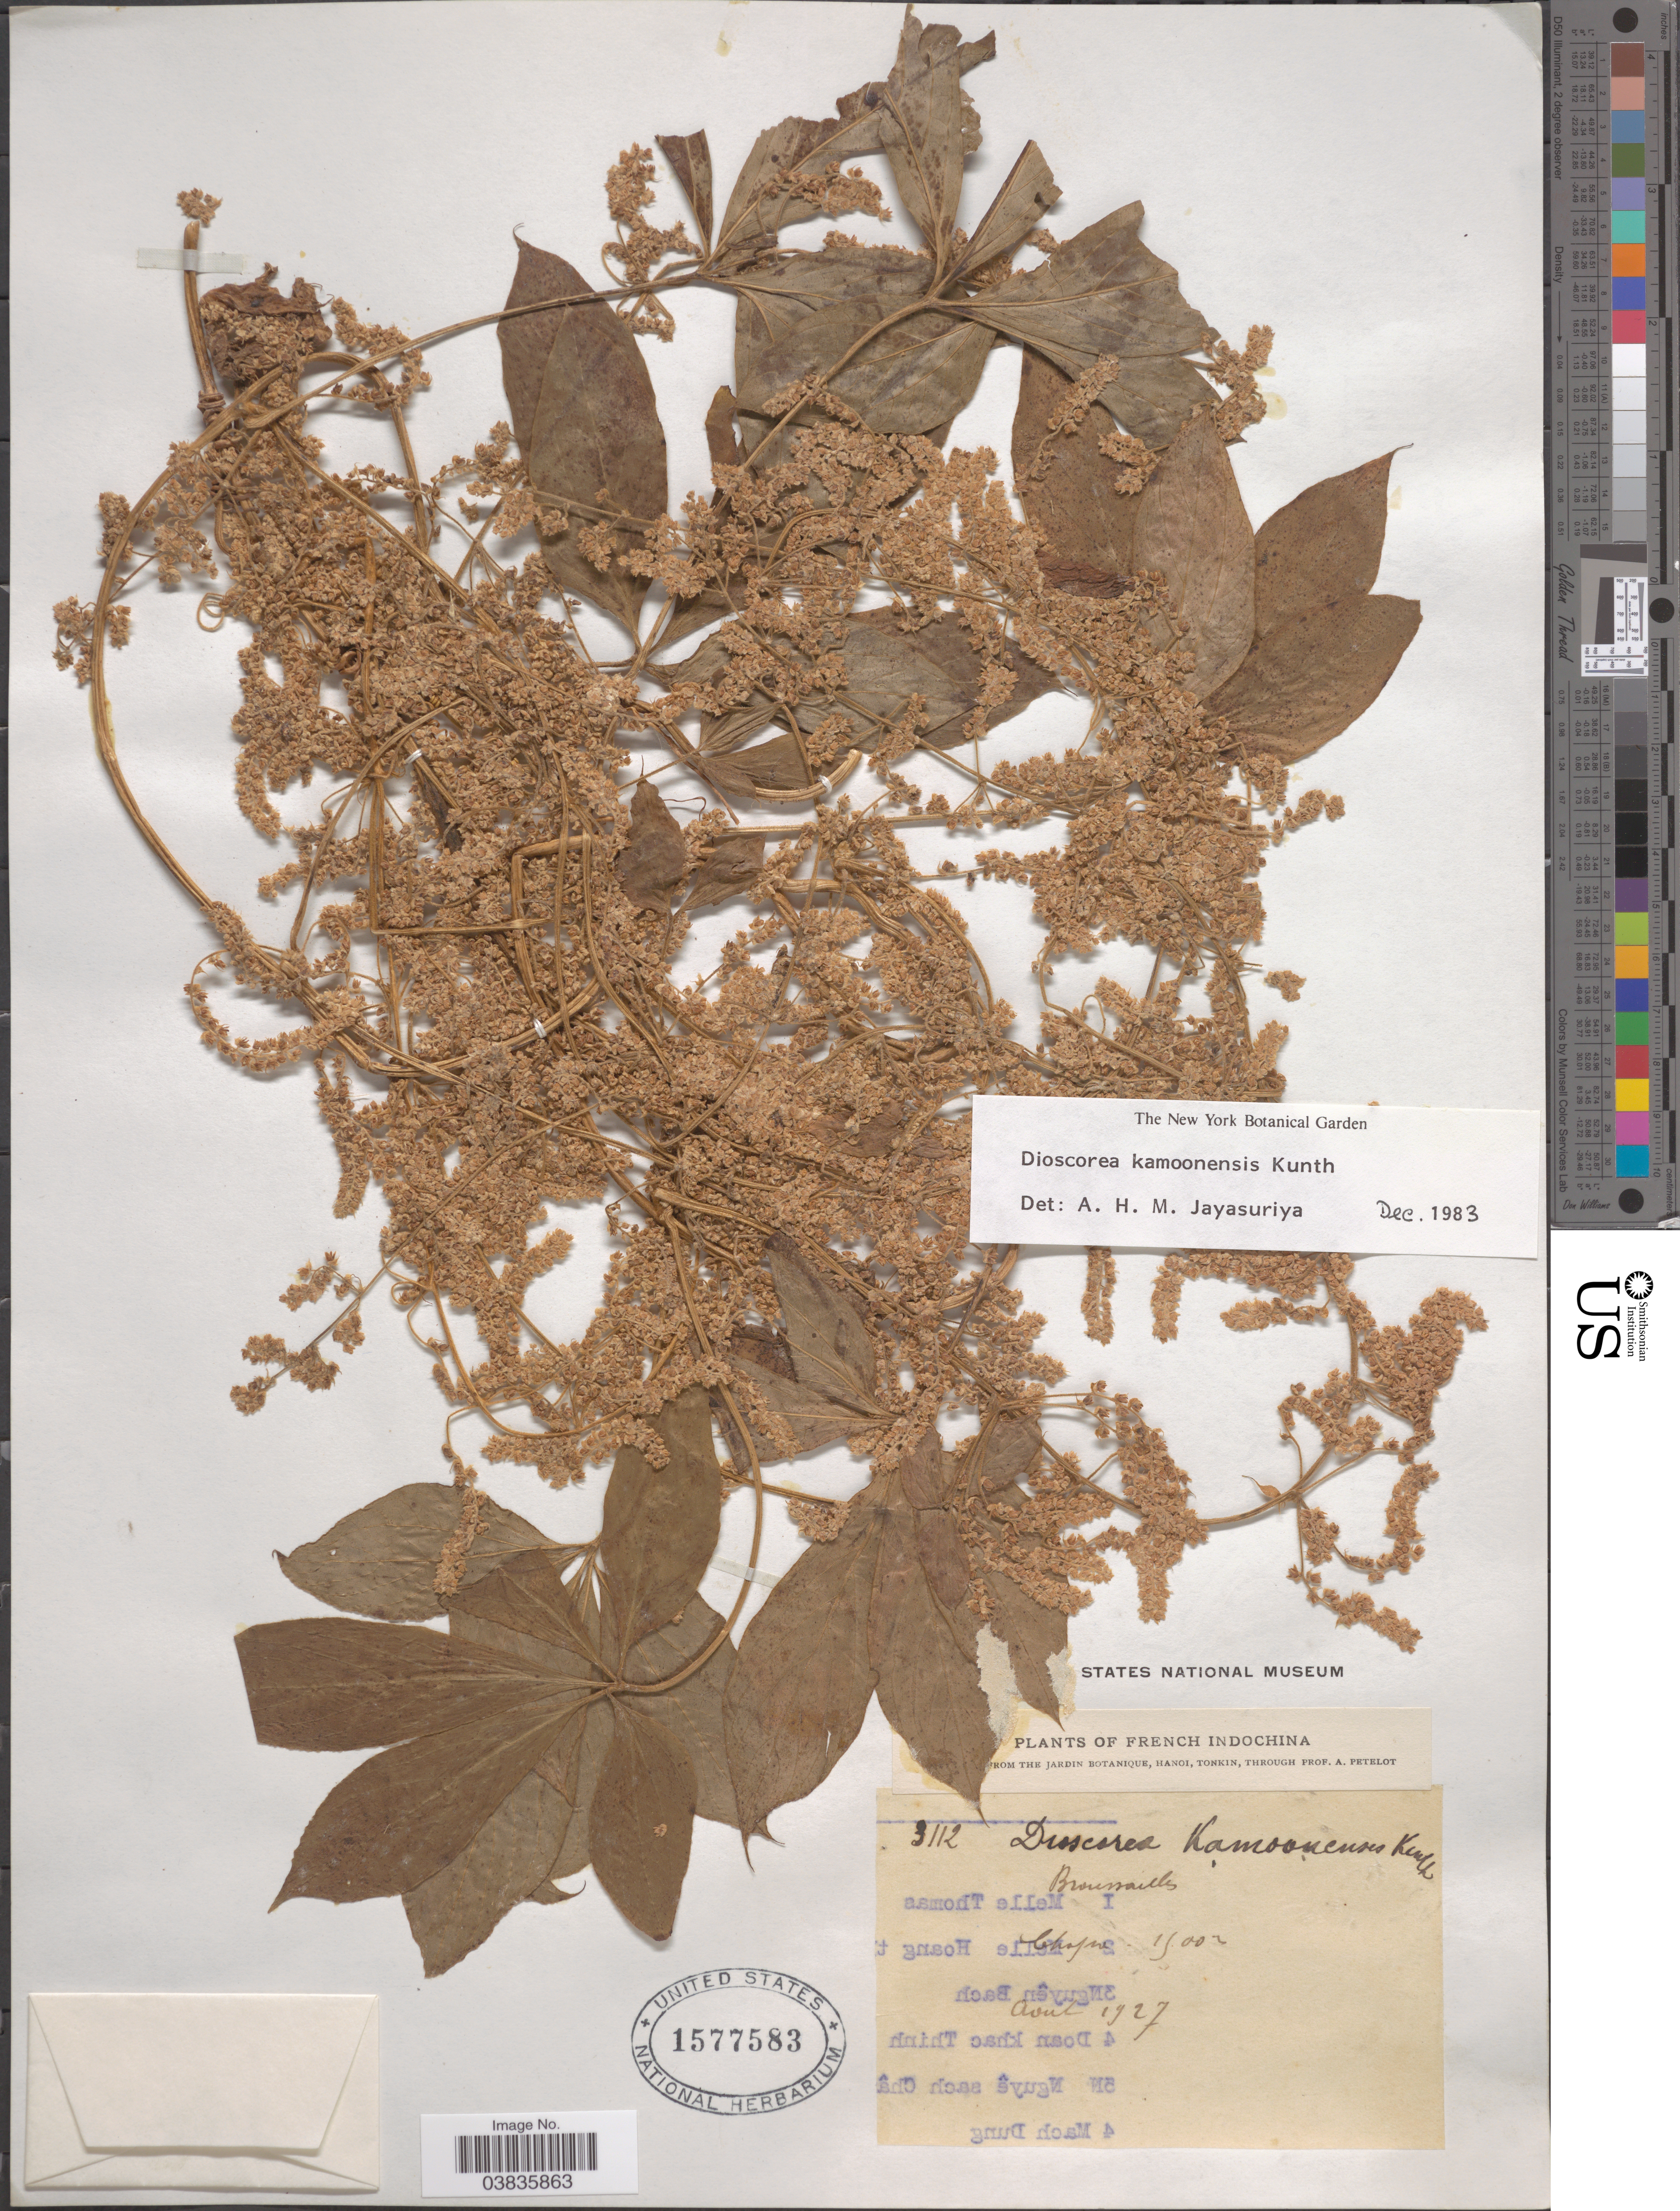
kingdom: Plantae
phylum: Tracheophyta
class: Liliopsida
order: Dioscoreales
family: Dioscoreaceae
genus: Dioscorea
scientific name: Dioscorea kamoonensis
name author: Kunth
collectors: A. Petelot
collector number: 3112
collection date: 1927-08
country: Vietnam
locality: French Indochina. Chapa.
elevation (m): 1500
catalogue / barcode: US 1577583